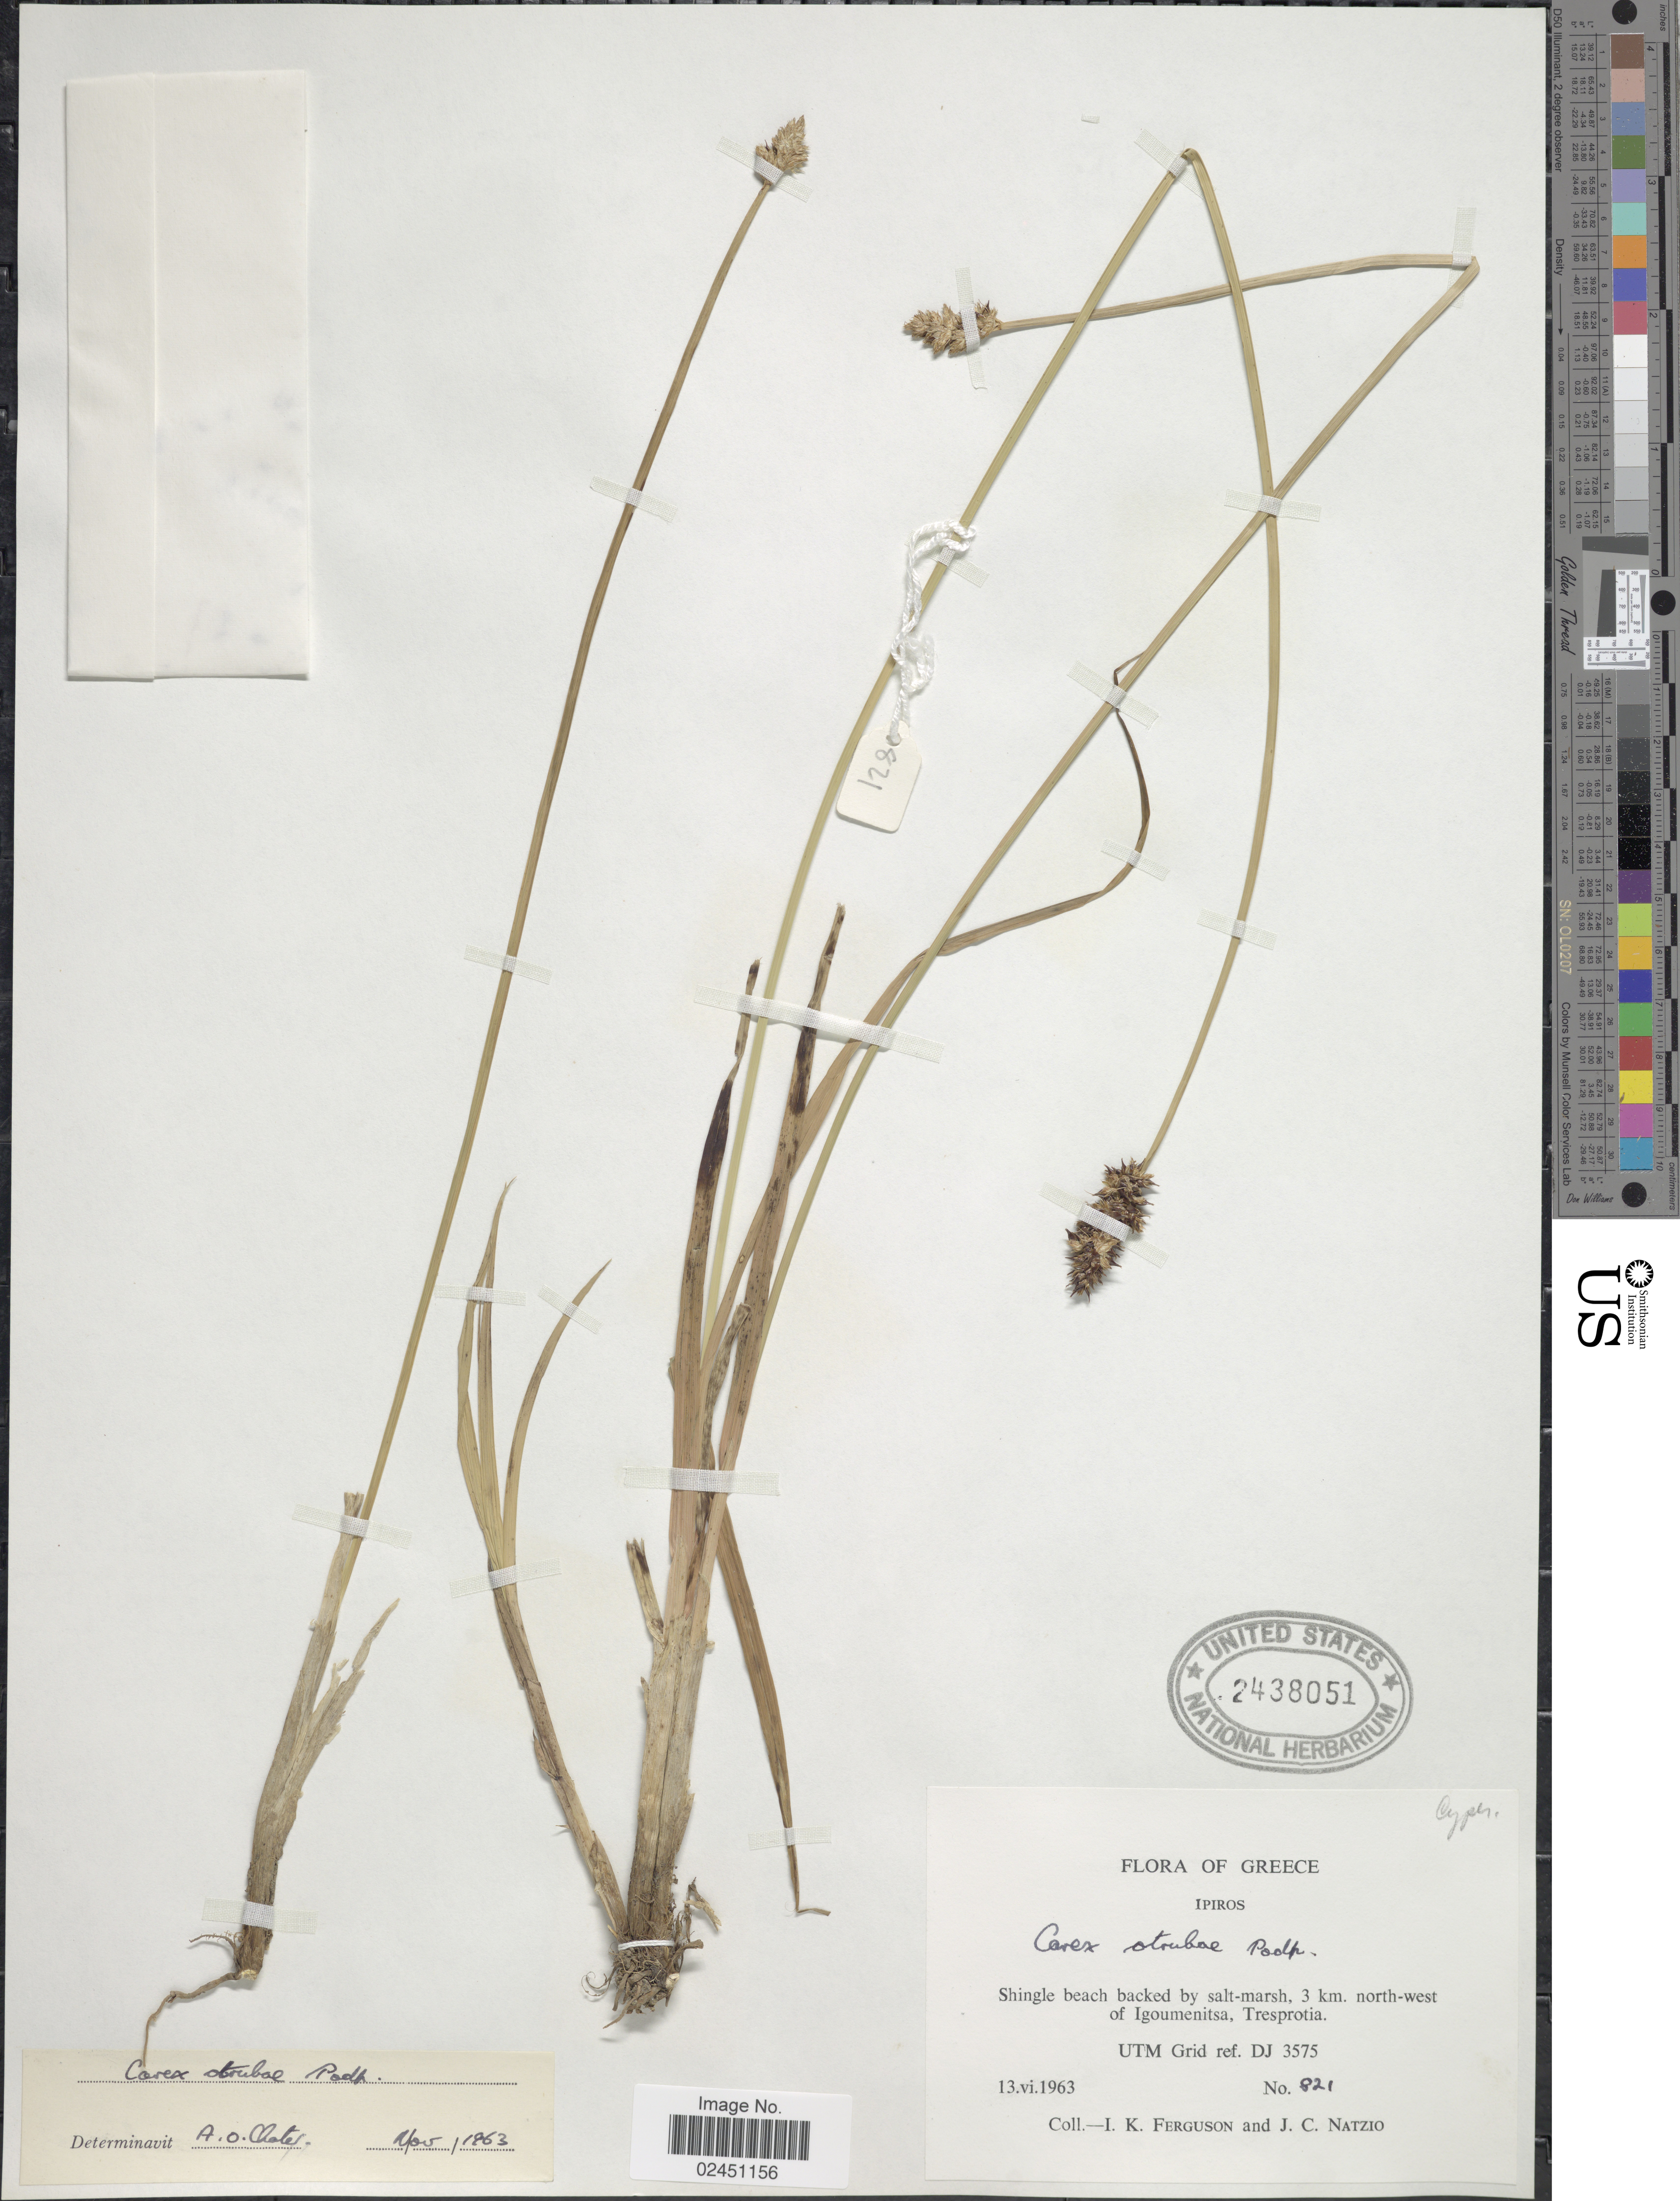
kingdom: Plantae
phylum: Tracheophyta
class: Liliopsida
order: Poales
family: Cyperaceae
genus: Carex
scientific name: Carex otrubae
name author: Podp.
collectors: I. K. Ferguson & J. Natzio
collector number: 821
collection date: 1963-06-13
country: Greece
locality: Ipiros. 3 km. north-west of Igoumenitsa, Tresprotia. UTM Grid REf. DJ. 3575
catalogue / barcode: US 2438051